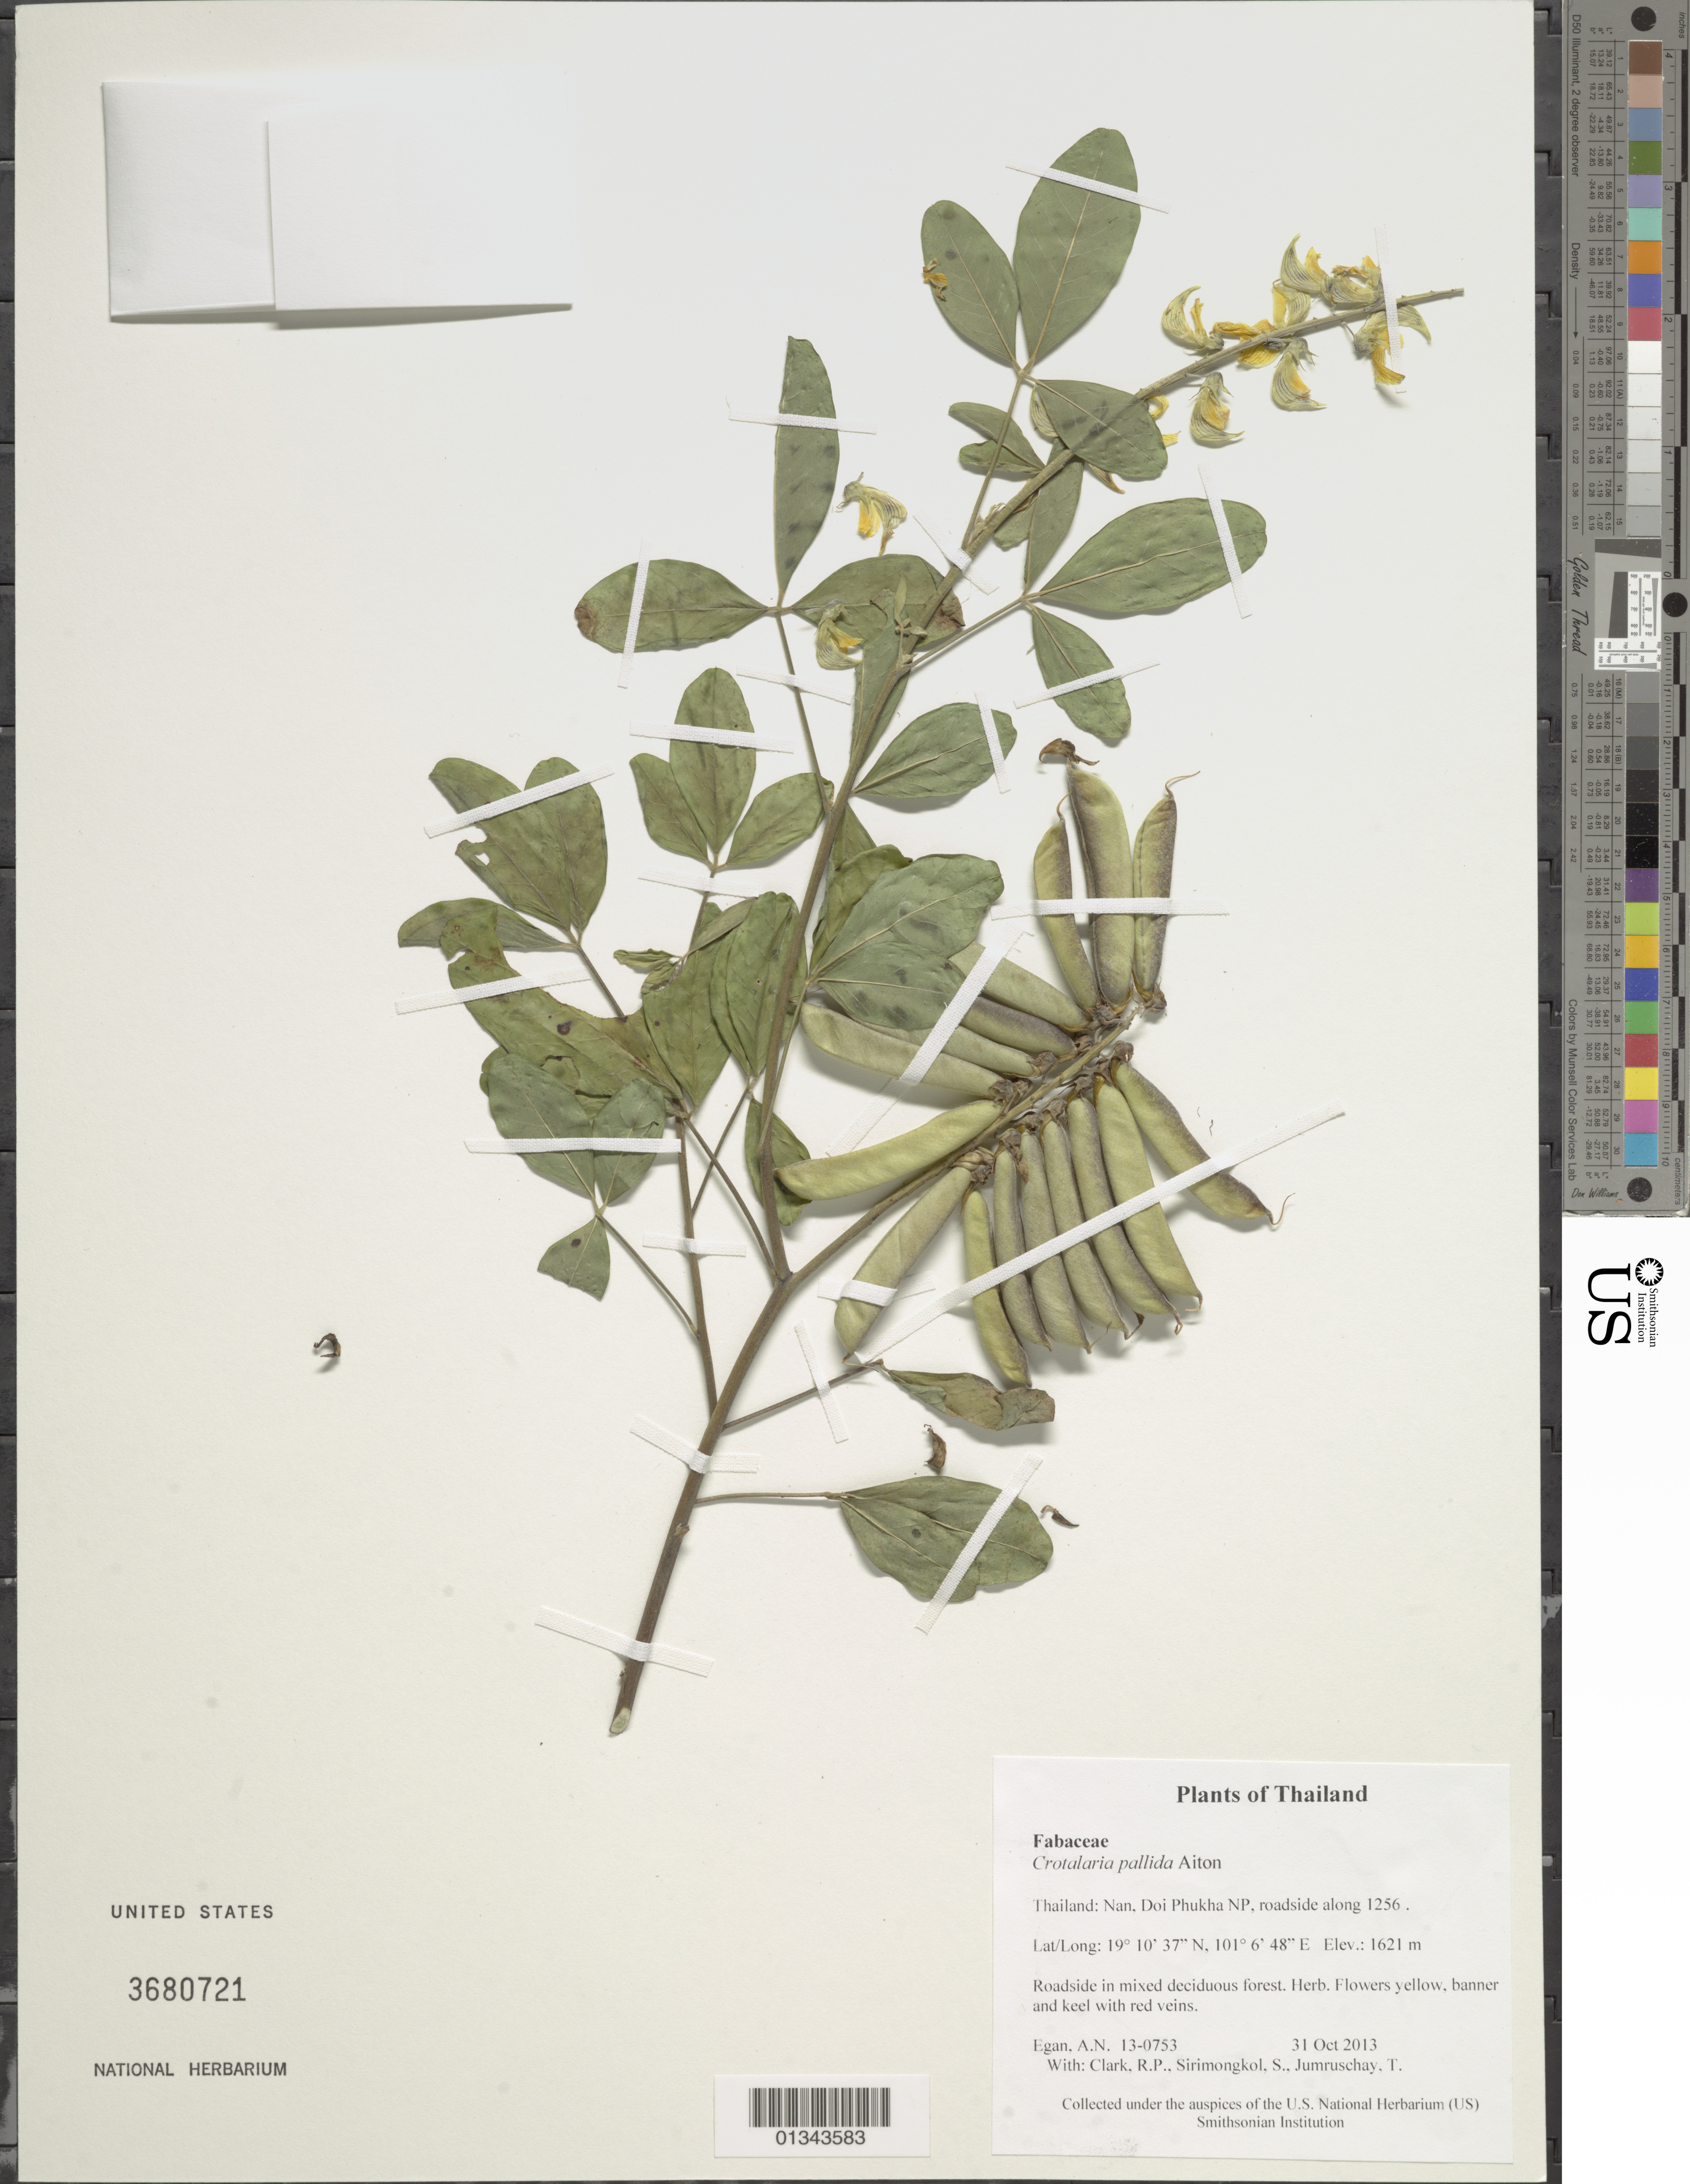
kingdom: Plantae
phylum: Tracheophyta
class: Magnoliopsida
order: Fabales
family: Fabaceae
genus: Crotalaria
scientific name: Crotalaria pallida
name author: Aiton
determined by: Egan, Ashley N., (US), Smithsonian Institution - National Museum of Natural History (UNITED STATES)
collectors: A. N. Egan, R. P. Clark, S. Sirimongkol & T. Jumruschay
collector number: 13-0753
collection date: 2013-10-31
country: Thailand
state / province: Nan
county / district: Bo Kluea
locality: Doi Phukha NP, roadside along 1256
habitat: Roadside in mixed deciduous forest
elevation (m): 1621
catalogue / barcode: US 3680721